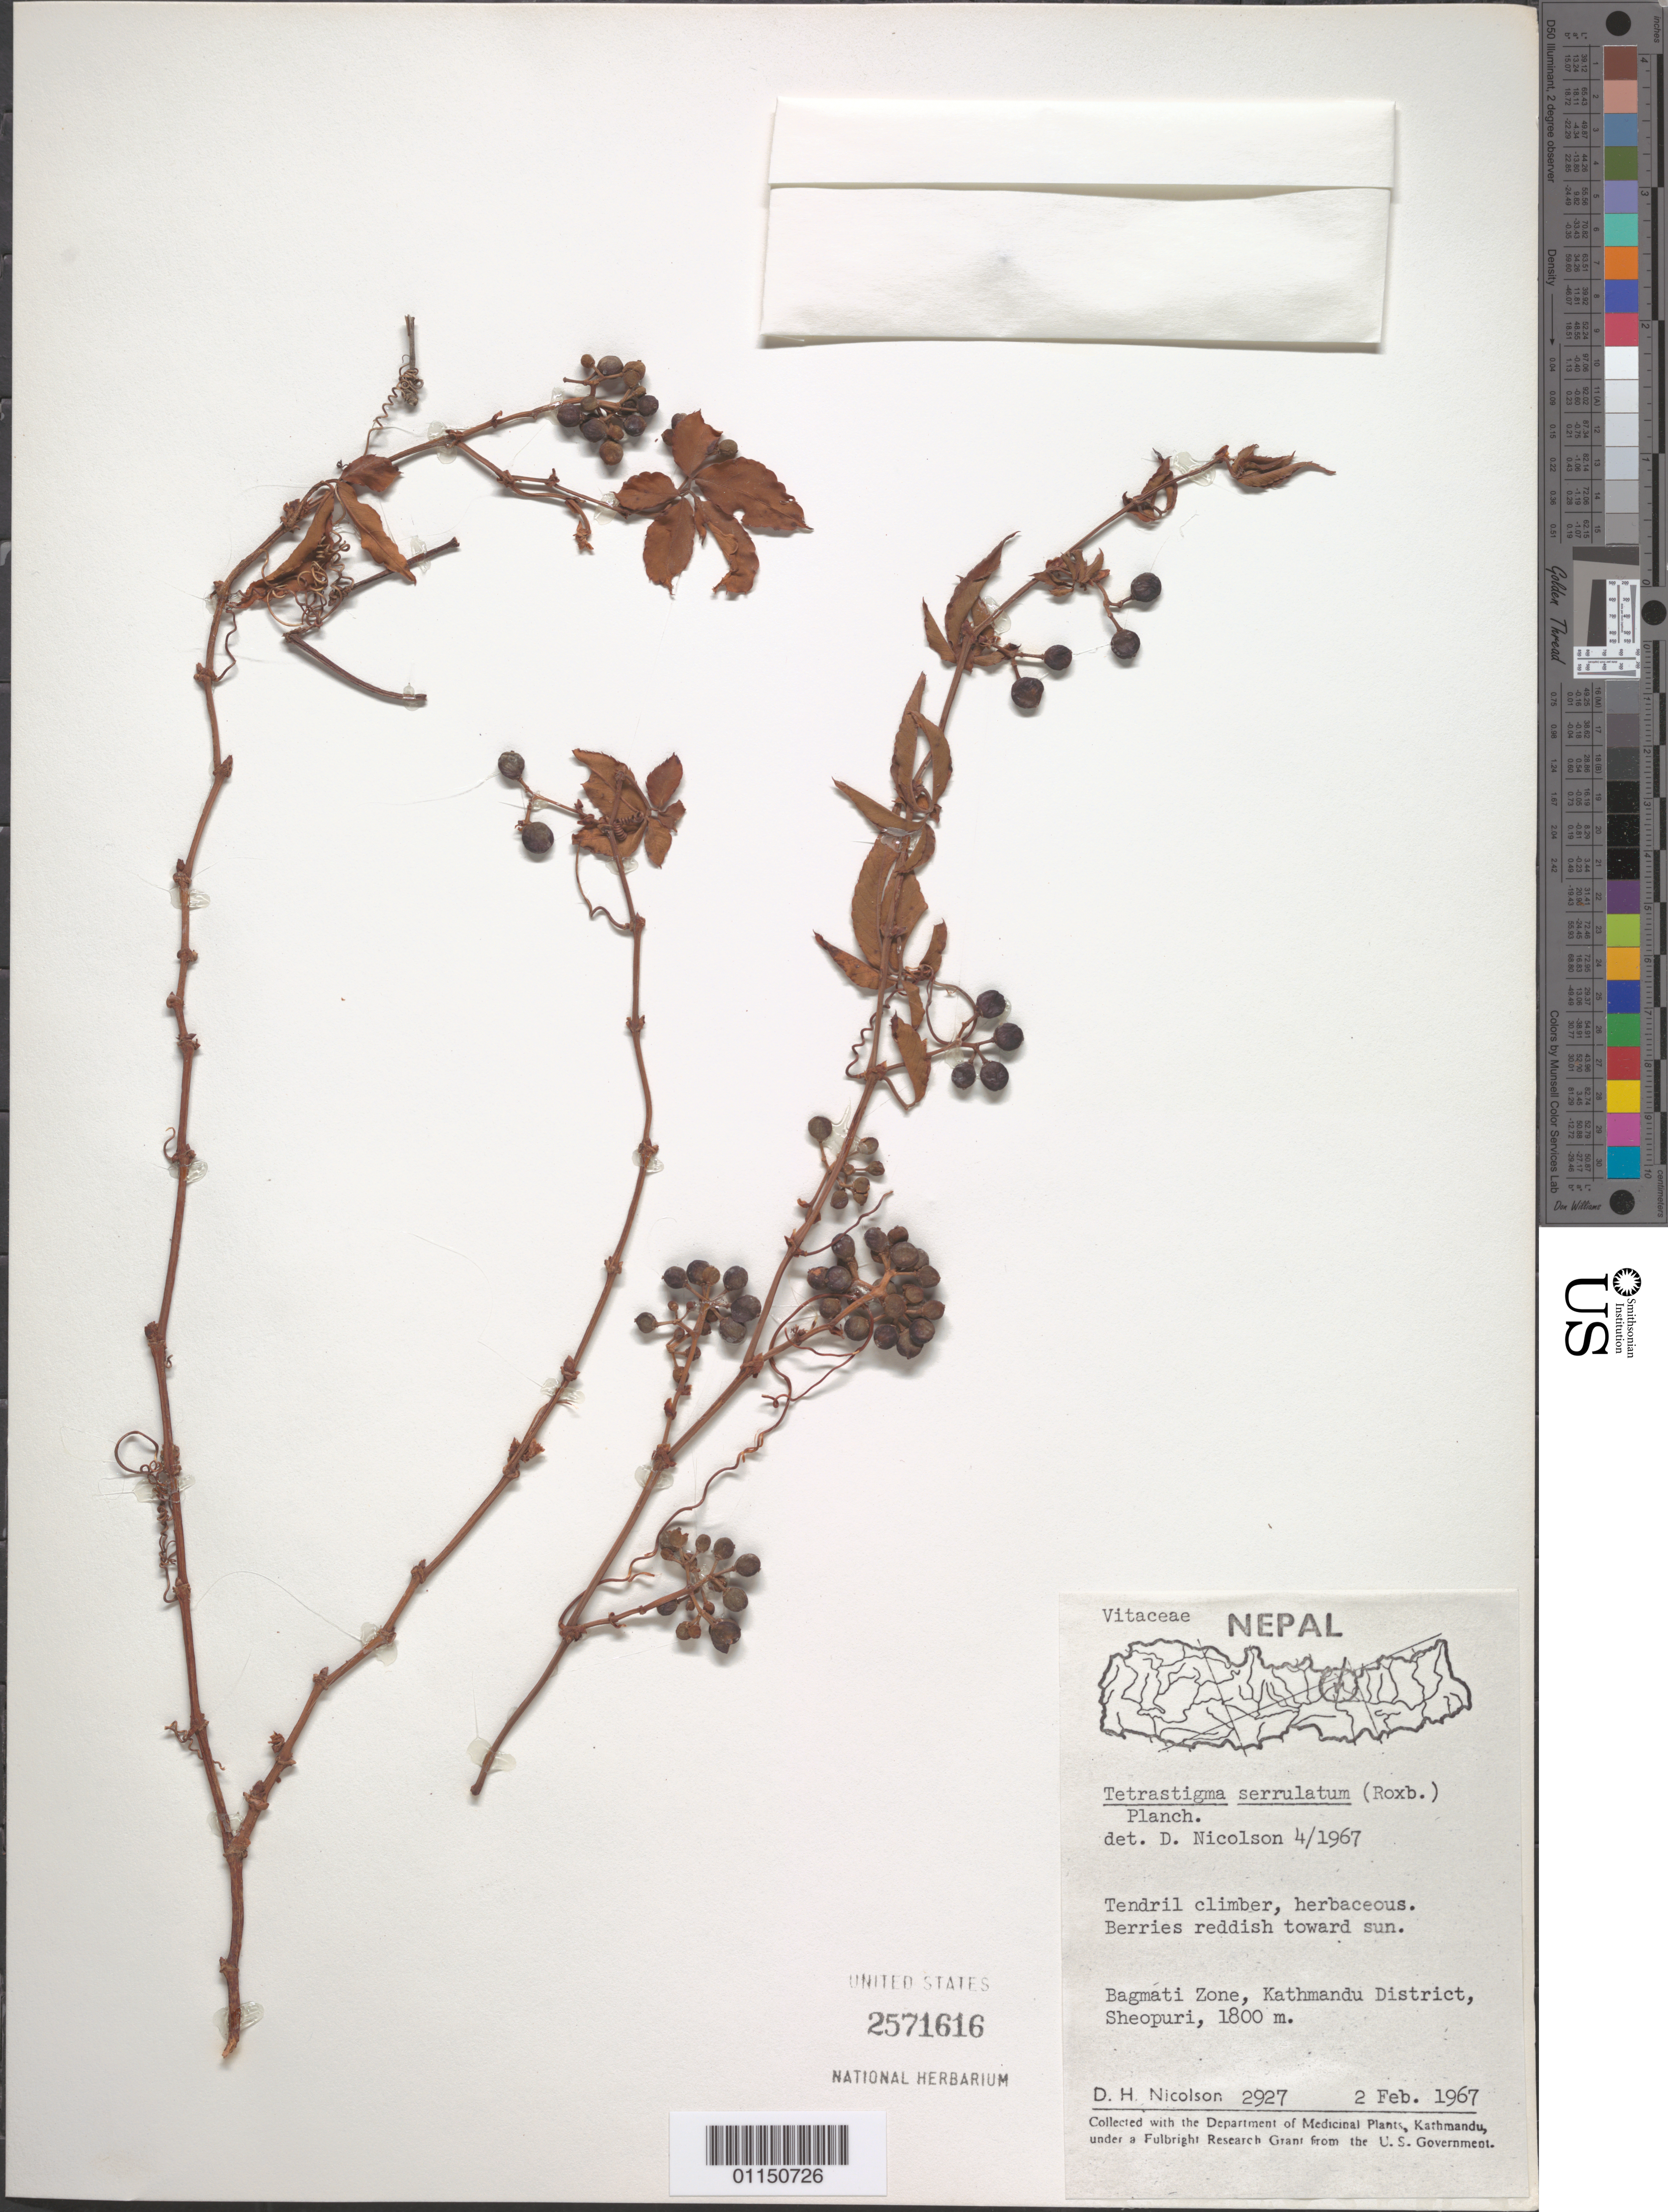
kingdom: Plantae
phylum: Tracheophyta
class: Magnoliopsida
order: Vitales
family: Vitaceae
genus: Tetrastigma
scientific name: Tetrastigma serrulatum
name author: (Roxb.) Planch.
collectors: D. H. Nicolson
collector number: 2927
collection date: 1967-02-02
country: Nepal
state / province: Bagmati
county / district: Kathmandu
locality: Sheopuri.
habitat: Tendril climber, herbaceous.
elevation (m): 1800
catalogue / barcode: US 2571616